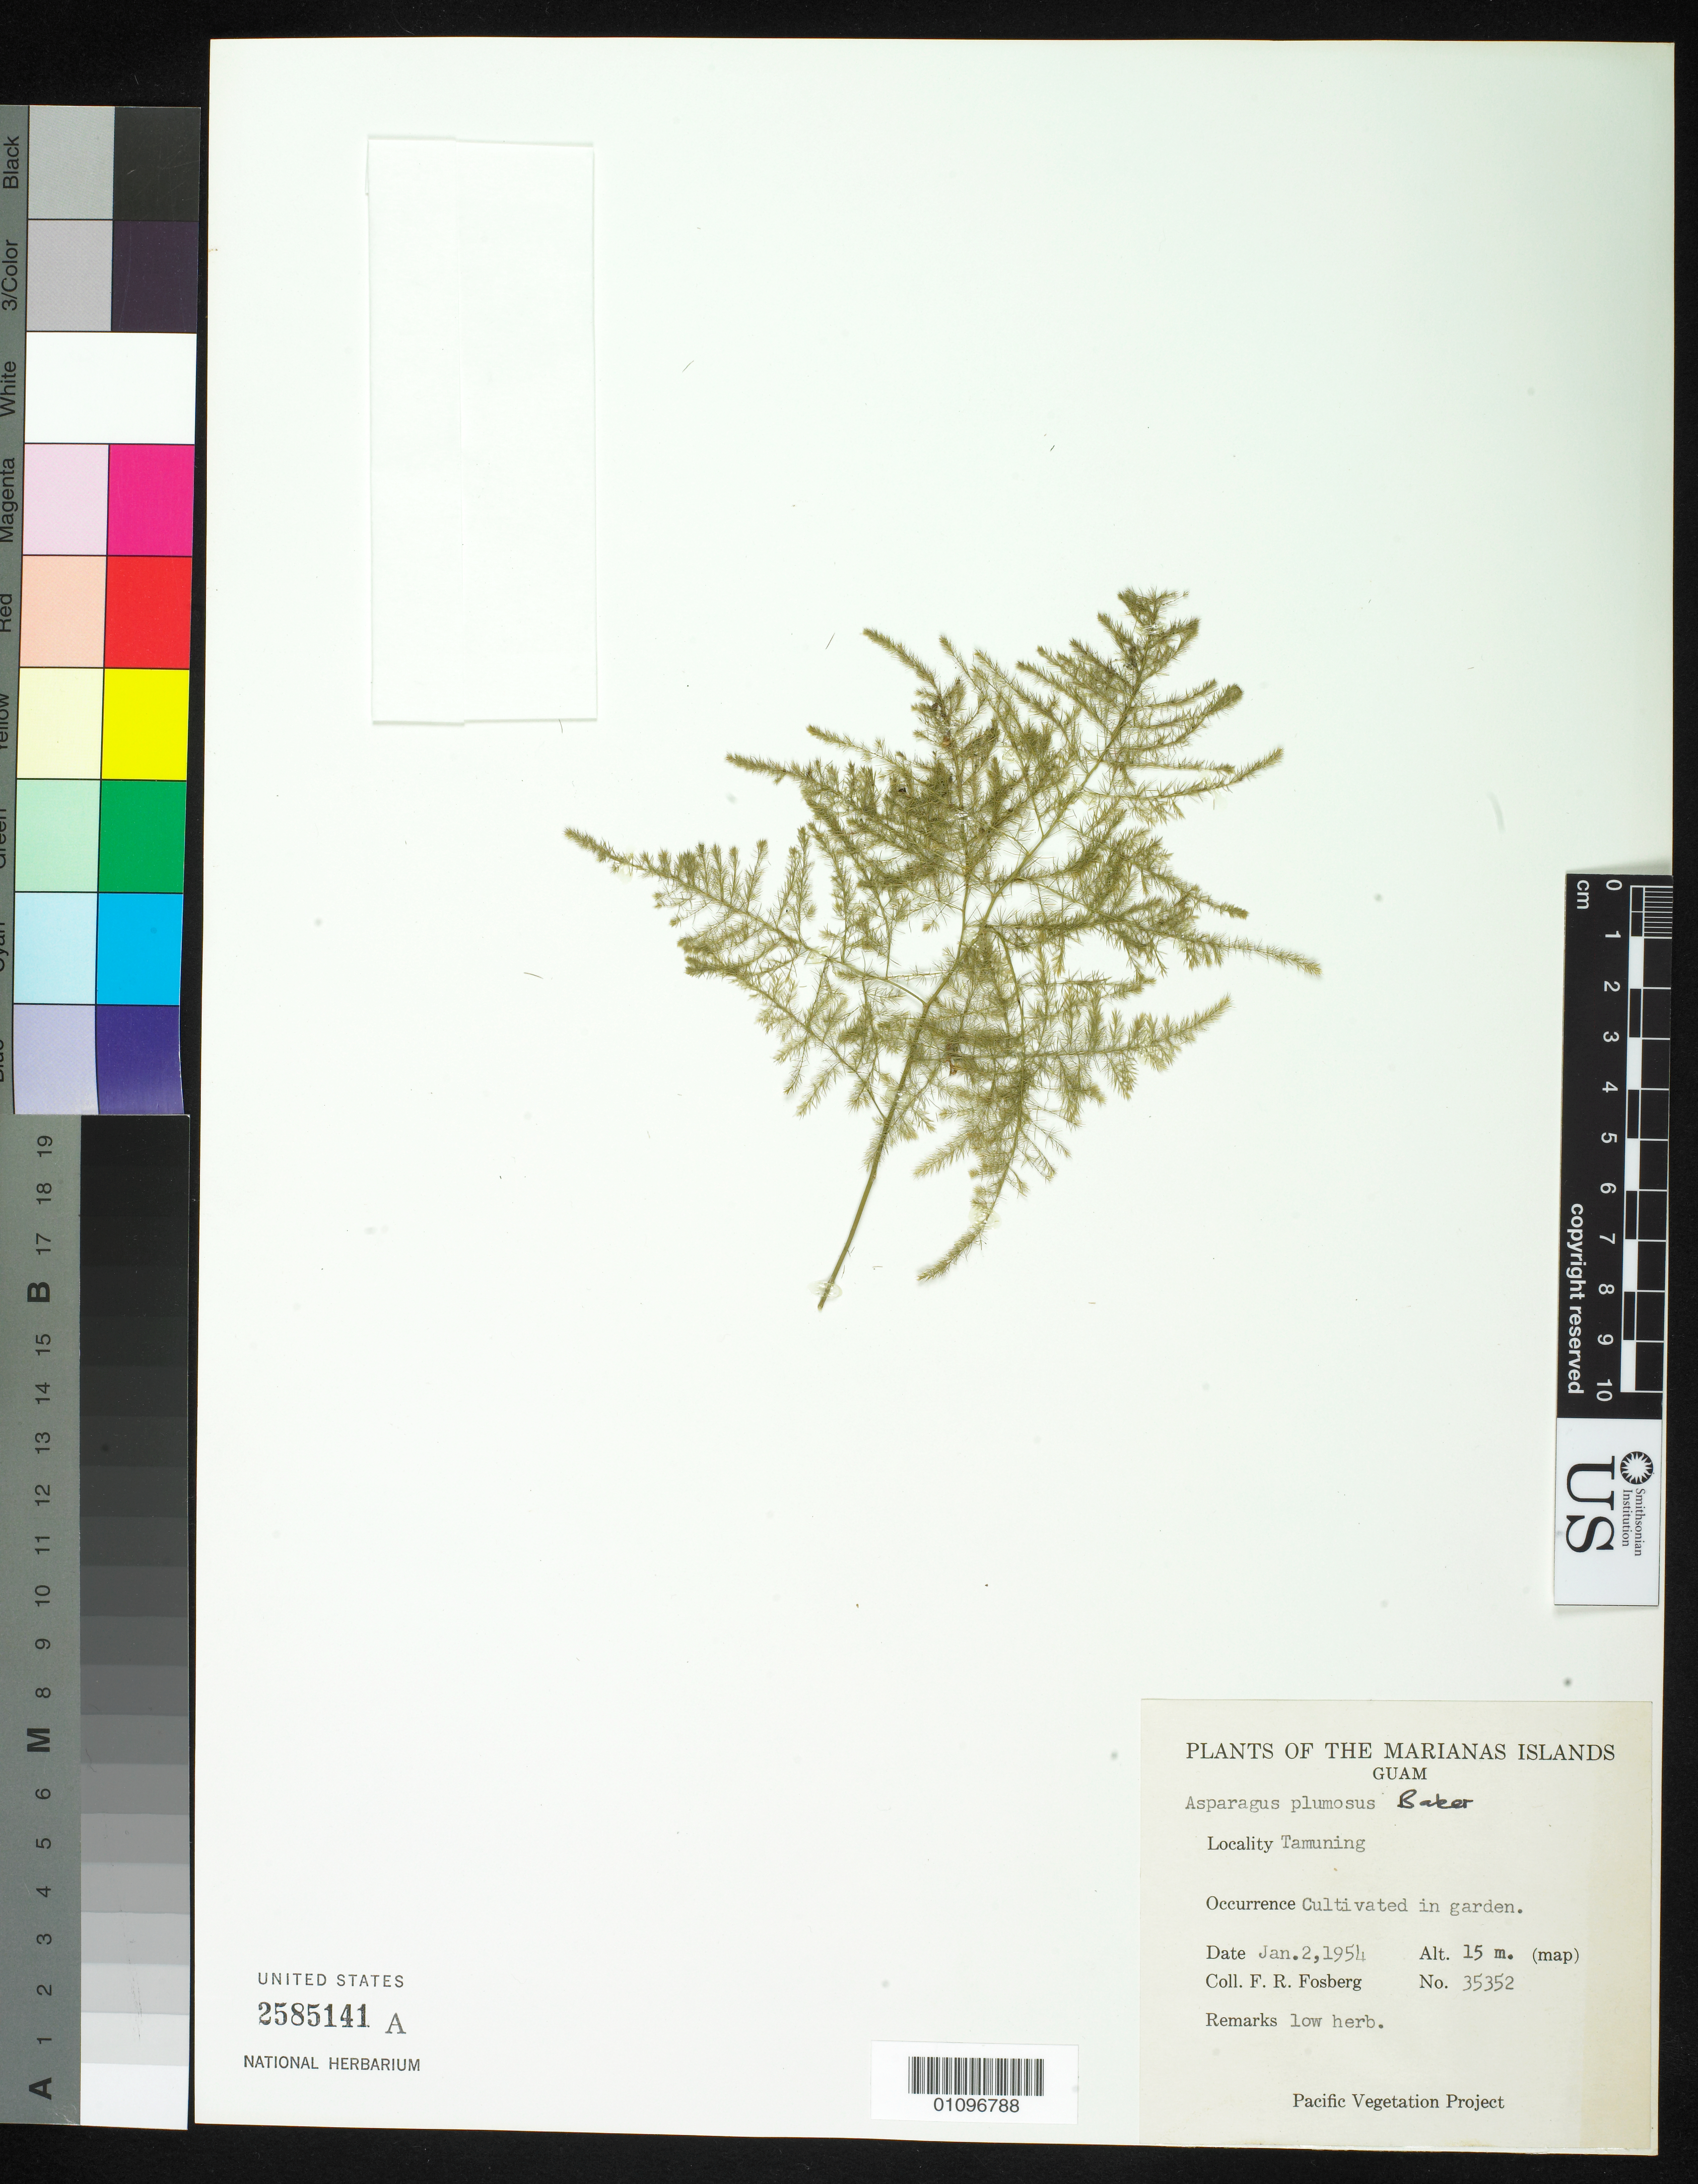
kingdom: Plantae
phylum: Tracheophyta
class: Liliopsida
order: Asparagales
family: Asparagaceae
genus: Asparagus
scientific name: Asparagus plumosus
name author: Baker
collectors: F. R. Fosberg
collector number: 35352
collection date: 1954-01-02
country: Guam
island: Guam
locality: Tamuning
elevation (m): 15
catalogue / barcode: US 2585141A